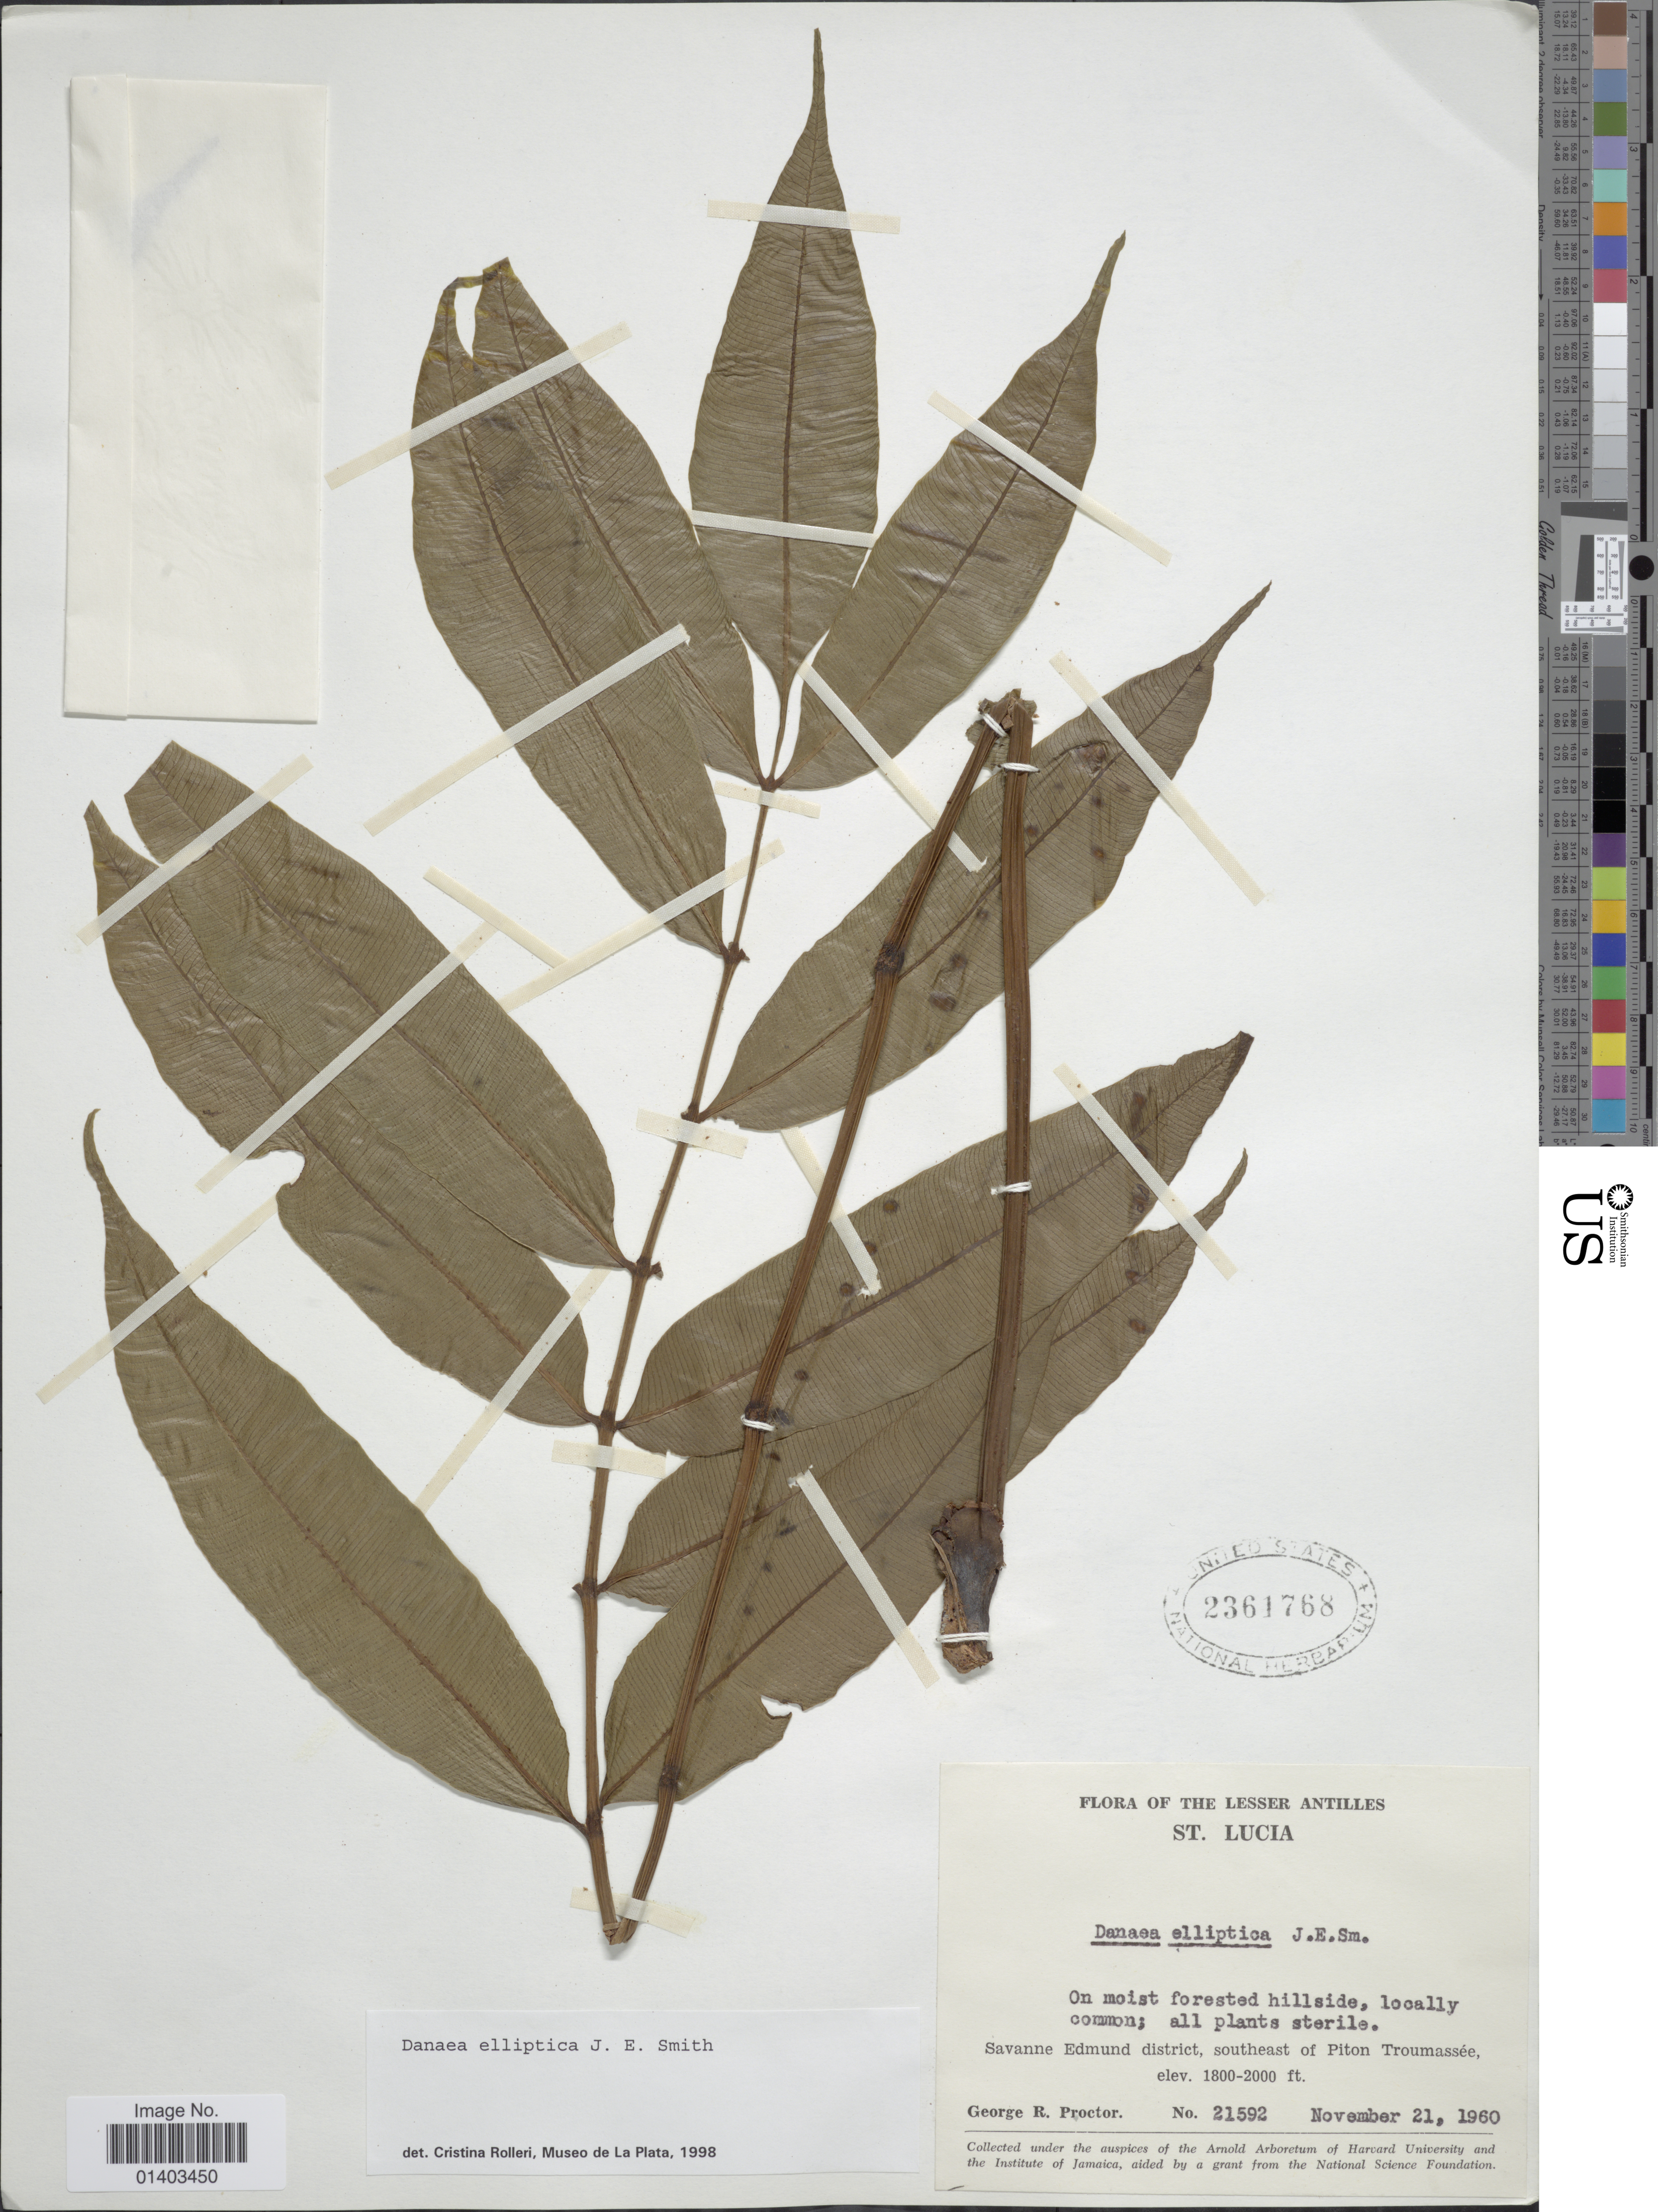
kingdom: Plantae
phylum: Tracheophyta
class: Polypodiopsida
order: Marattiales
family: Marattiaceae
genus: Danaea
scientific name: Danaea elliptica subsp. elliptica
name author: Sm.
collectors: G. R. Proctor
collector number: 21592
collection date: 1960-11-21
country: St. Lucia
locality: The Lesser Antilles, Savanne Edmund district, southeast of Piton Trounmassée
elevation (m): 549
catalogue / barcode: US 2361768